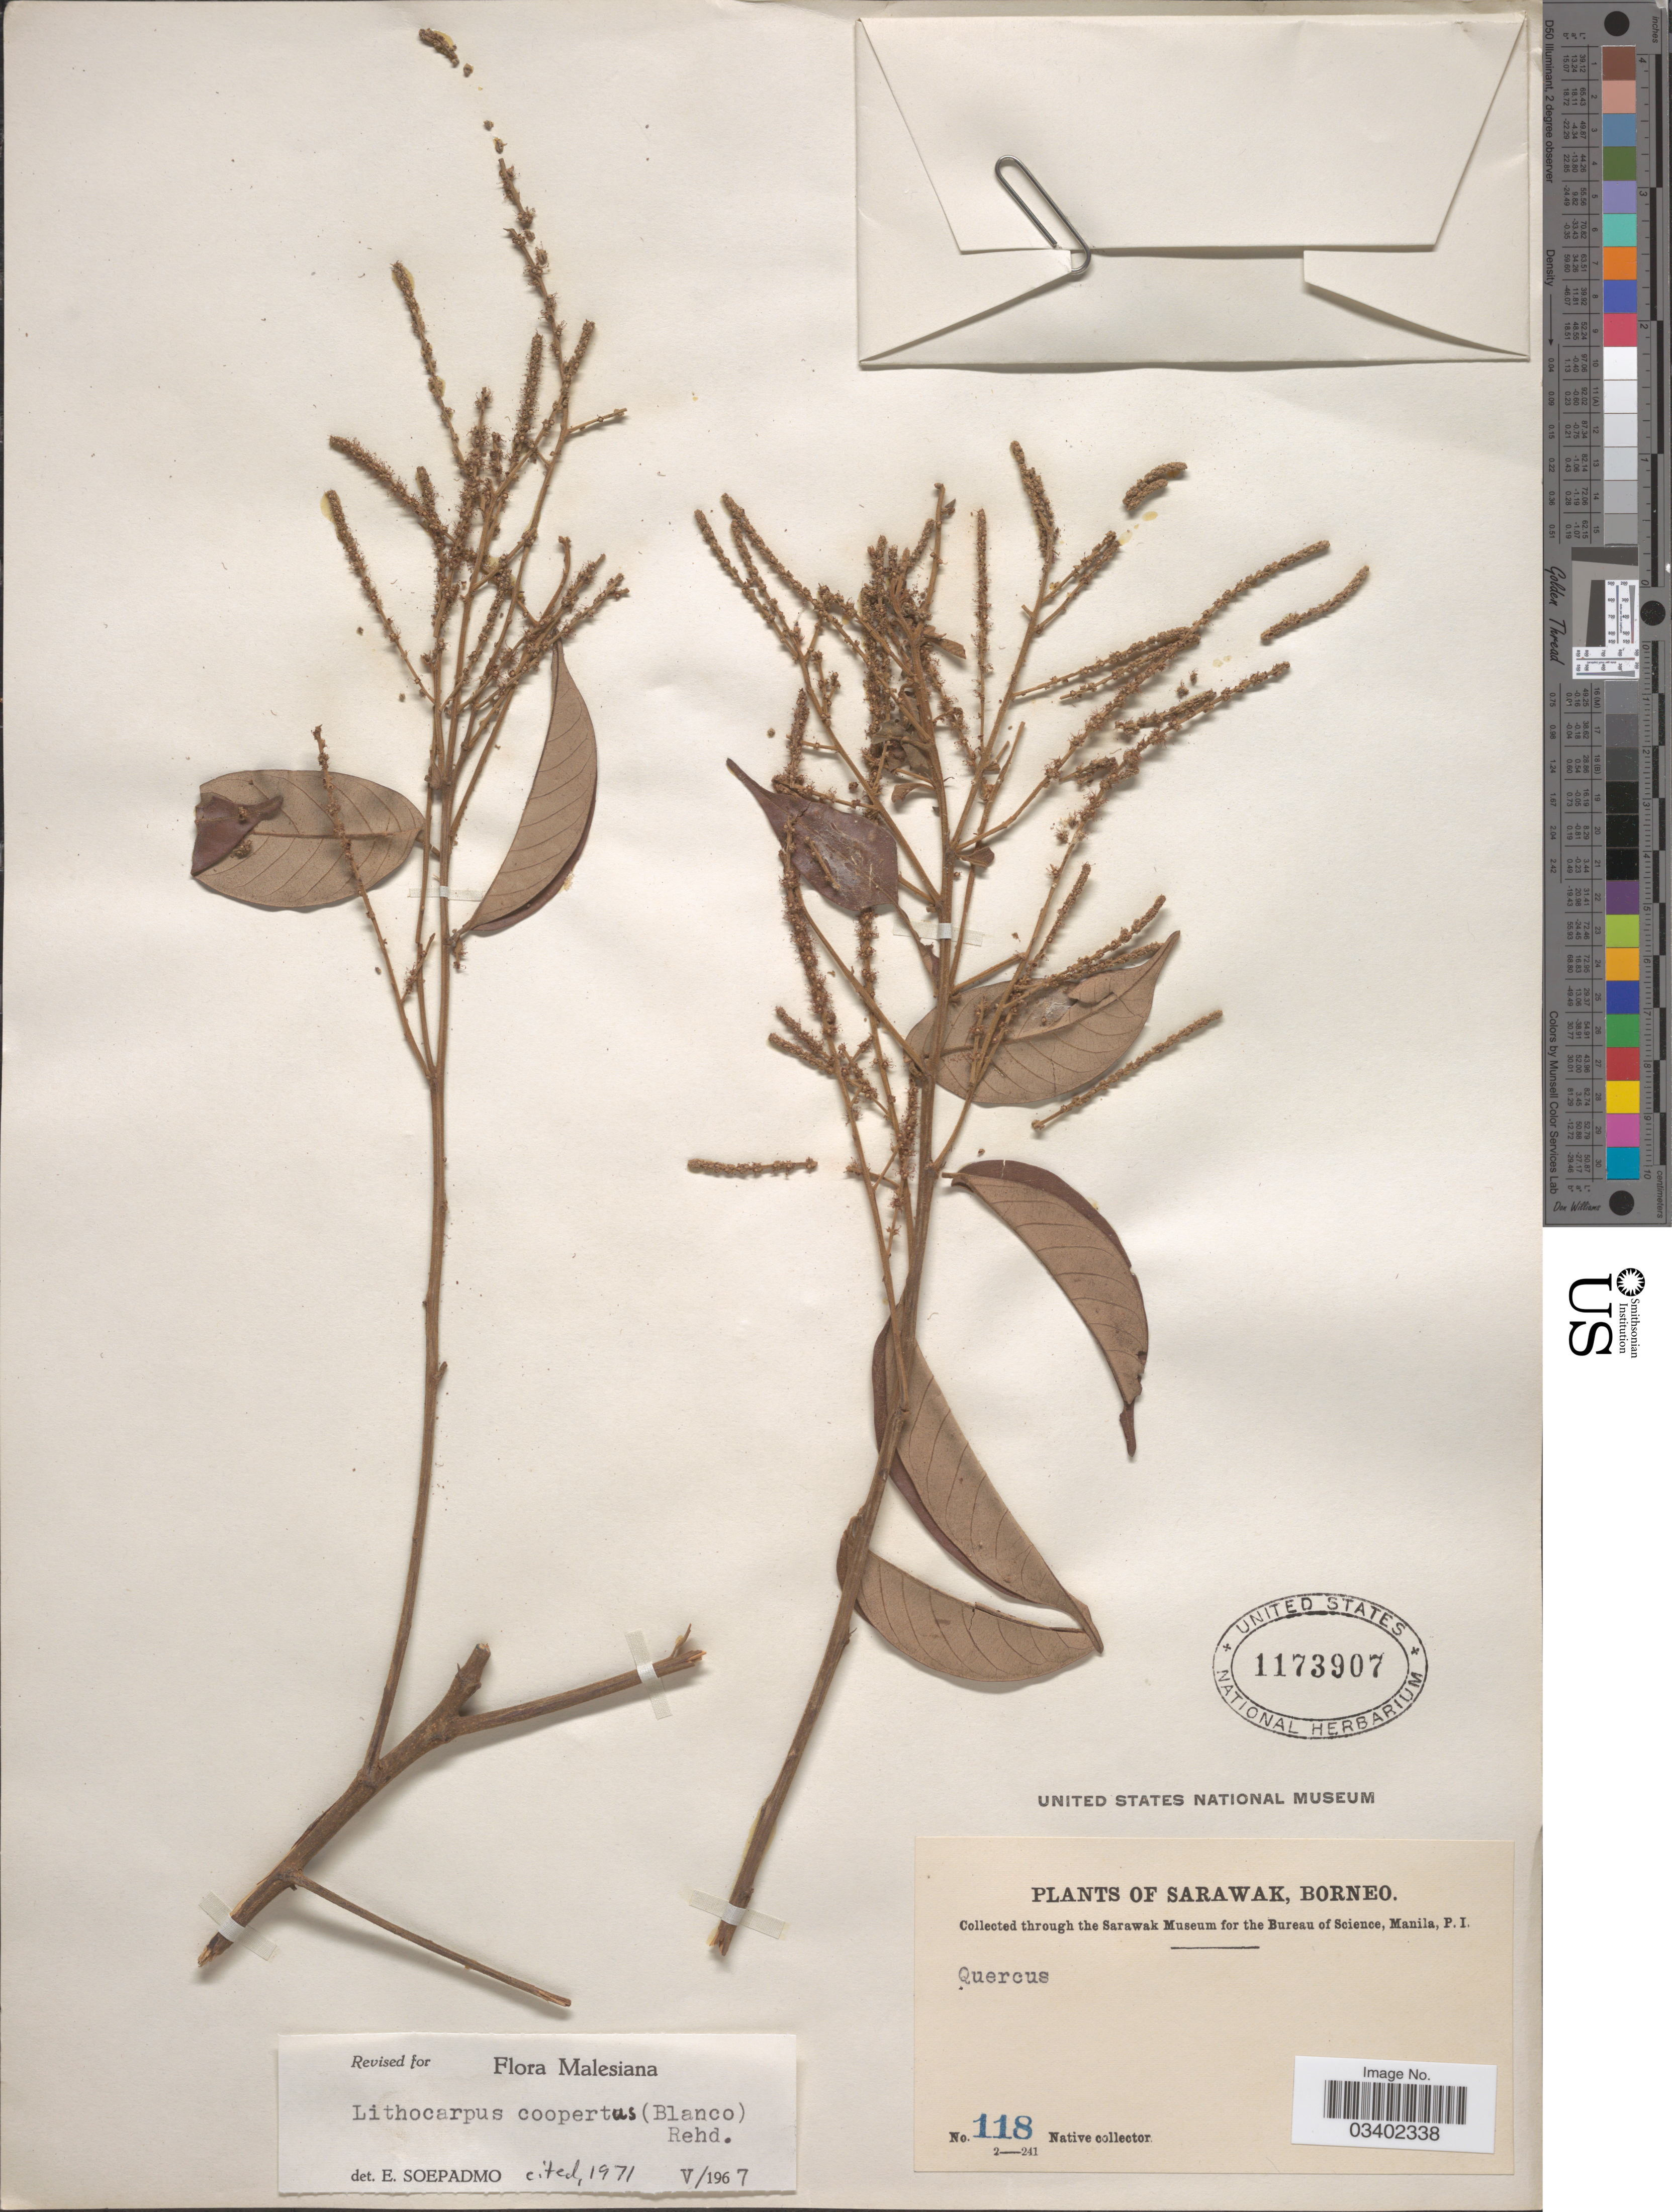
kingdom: Plantae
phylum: Tracheophyta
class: Magnoliopsida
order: Fagales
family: Fagaceae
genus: Lithocarpus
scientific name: Lithocarpus coopertus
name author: (Blanco) Rehder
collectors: Native collector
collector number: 118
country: Malaysia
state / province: Sarawak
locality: Borneo.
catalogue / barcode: US 1173907